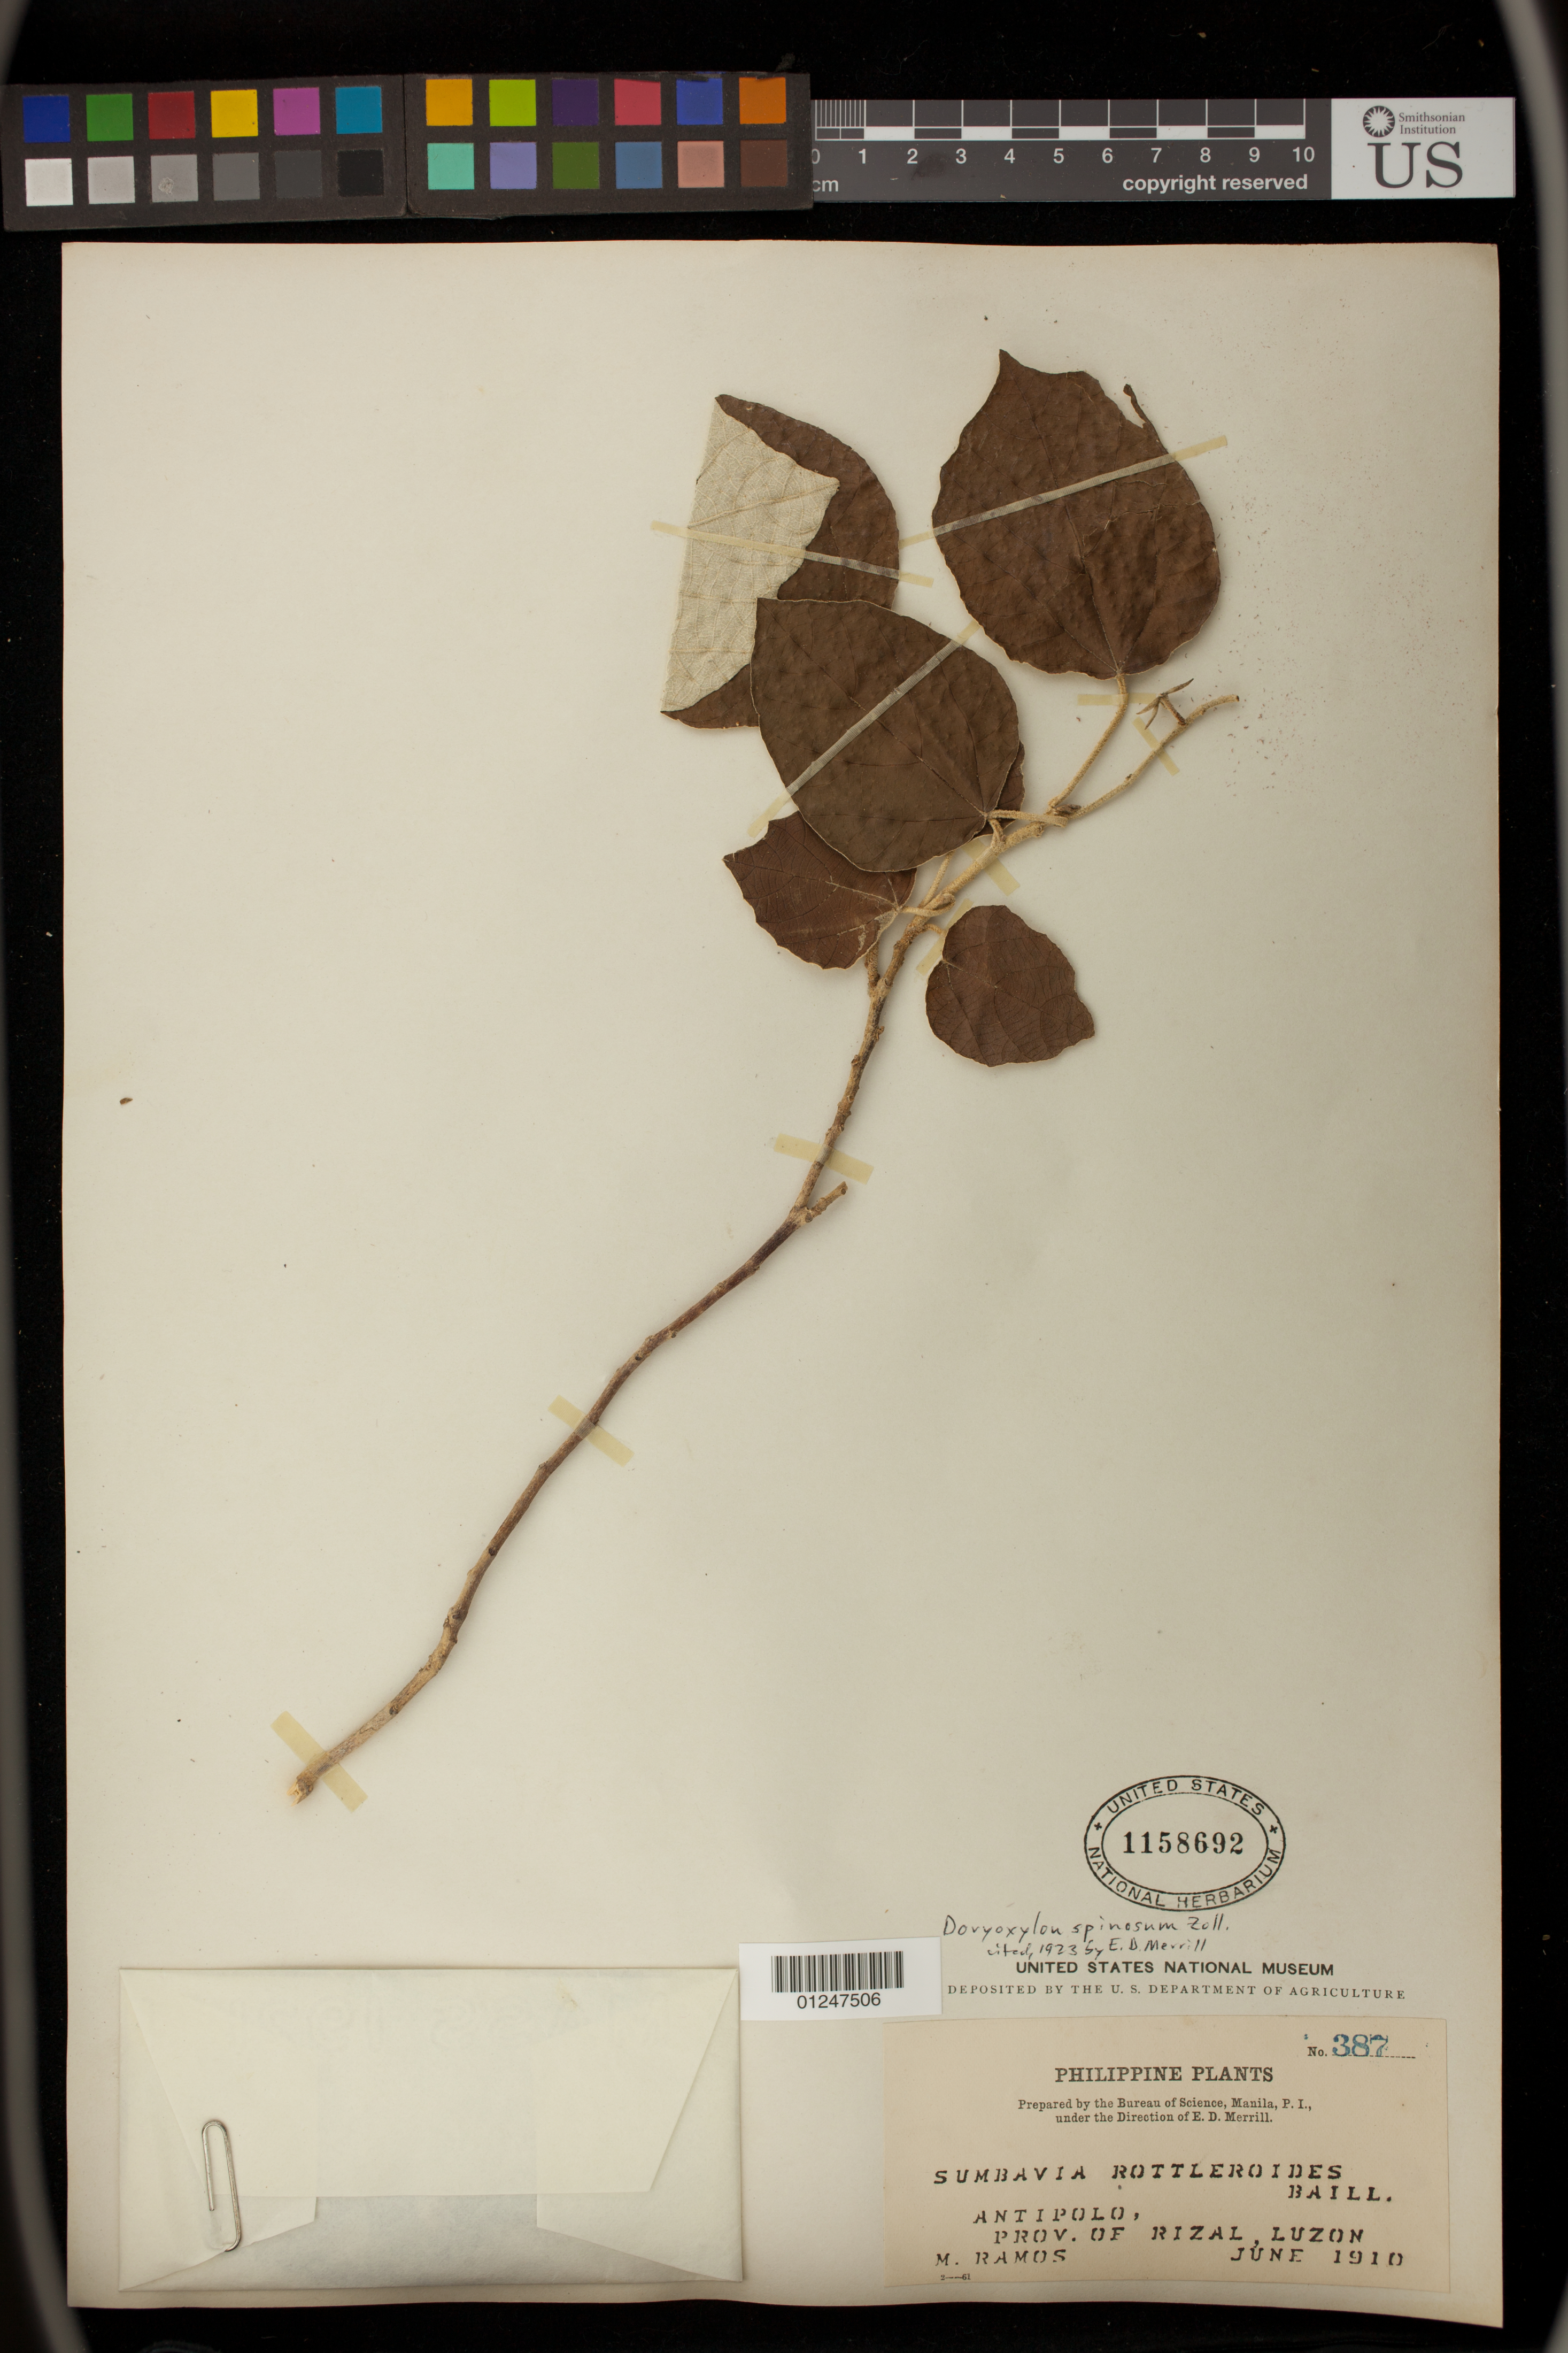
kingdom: Plantae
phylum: Tracheophyta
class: Magnoliopsida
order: Malpighiales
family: Euphorbiaceae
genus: Doryxylon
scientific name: Doryxylon spinosum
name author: Zoll.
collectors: M. Ramos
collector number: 387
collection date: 1910-06-01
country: Philippines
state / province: Central Luzon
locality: Antipolo, Rizal.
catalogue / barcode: US 1158692